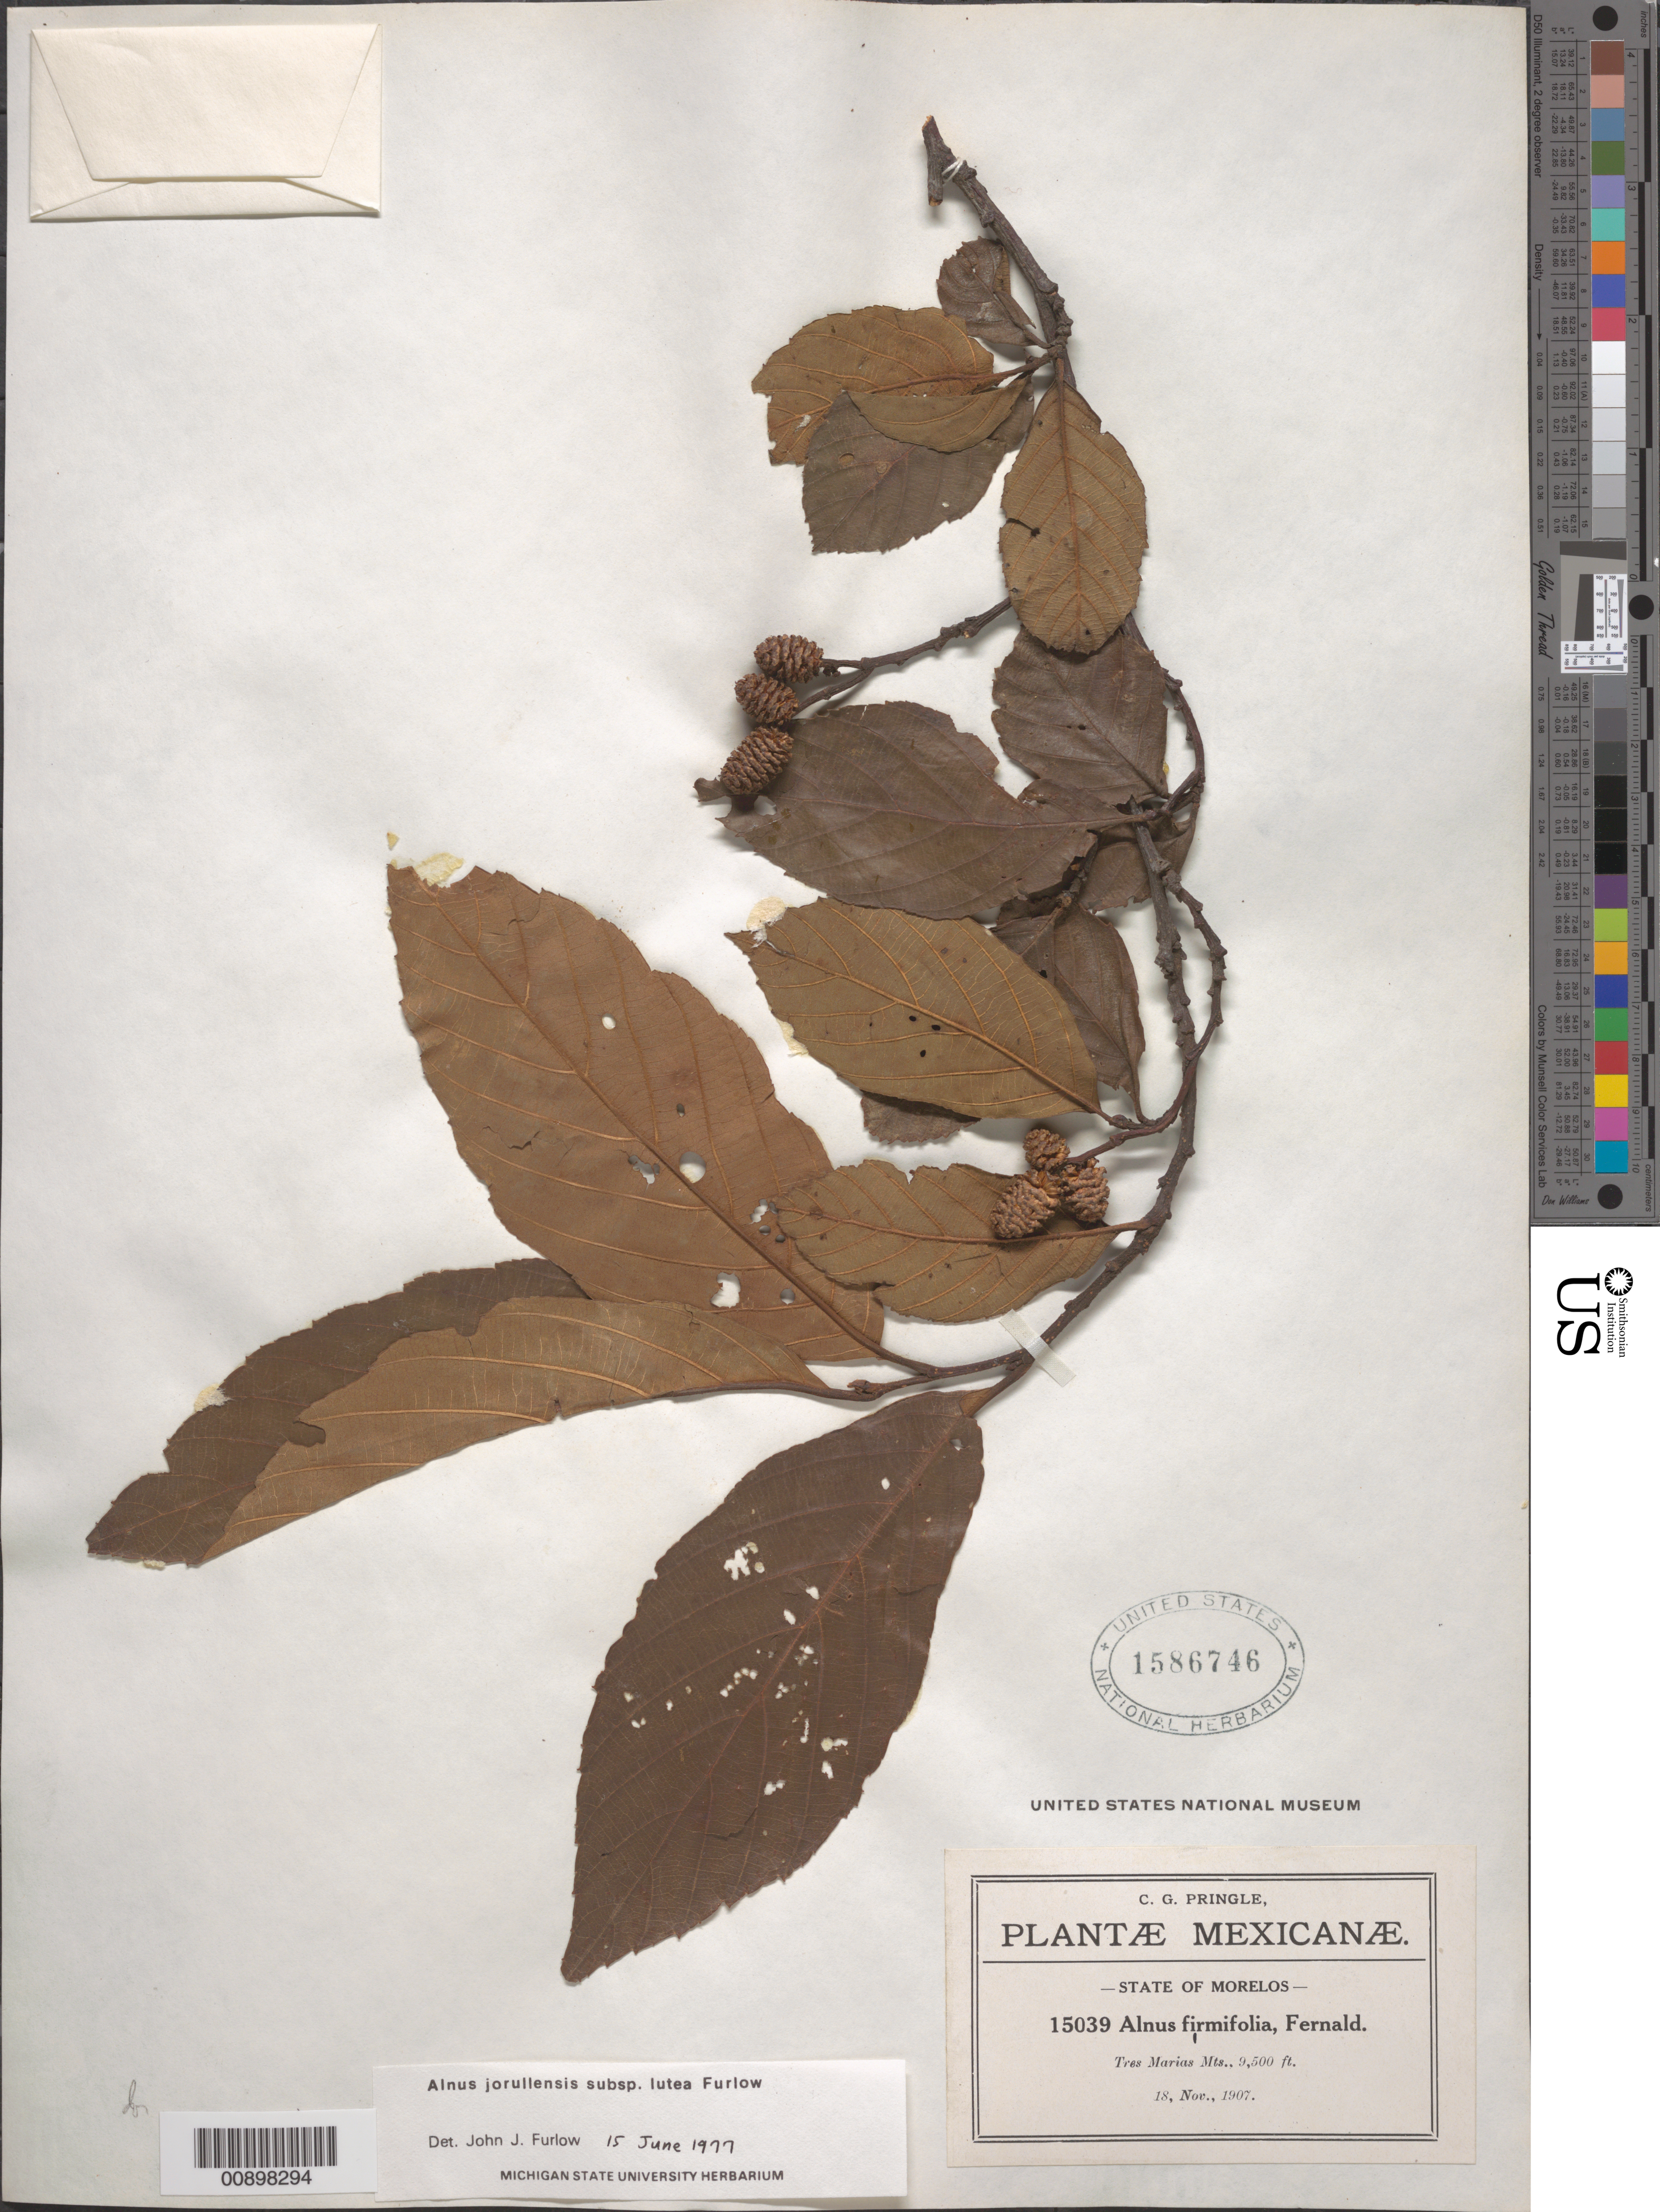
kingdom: Plantae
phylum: Tracheophyta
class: Magnoliopsida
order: Fagales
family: Betulaceae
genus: Alnus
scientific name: Alnus jorullensis subsp. lutea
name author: Furlow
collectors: C. G. Pringle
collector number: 15039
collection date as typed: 18 Nov 1907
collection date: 1907-11-18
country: Mexico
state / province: Morelos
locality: Tres Marias Mts., State of Morelos.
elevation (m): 2896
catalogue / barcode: US 1586746